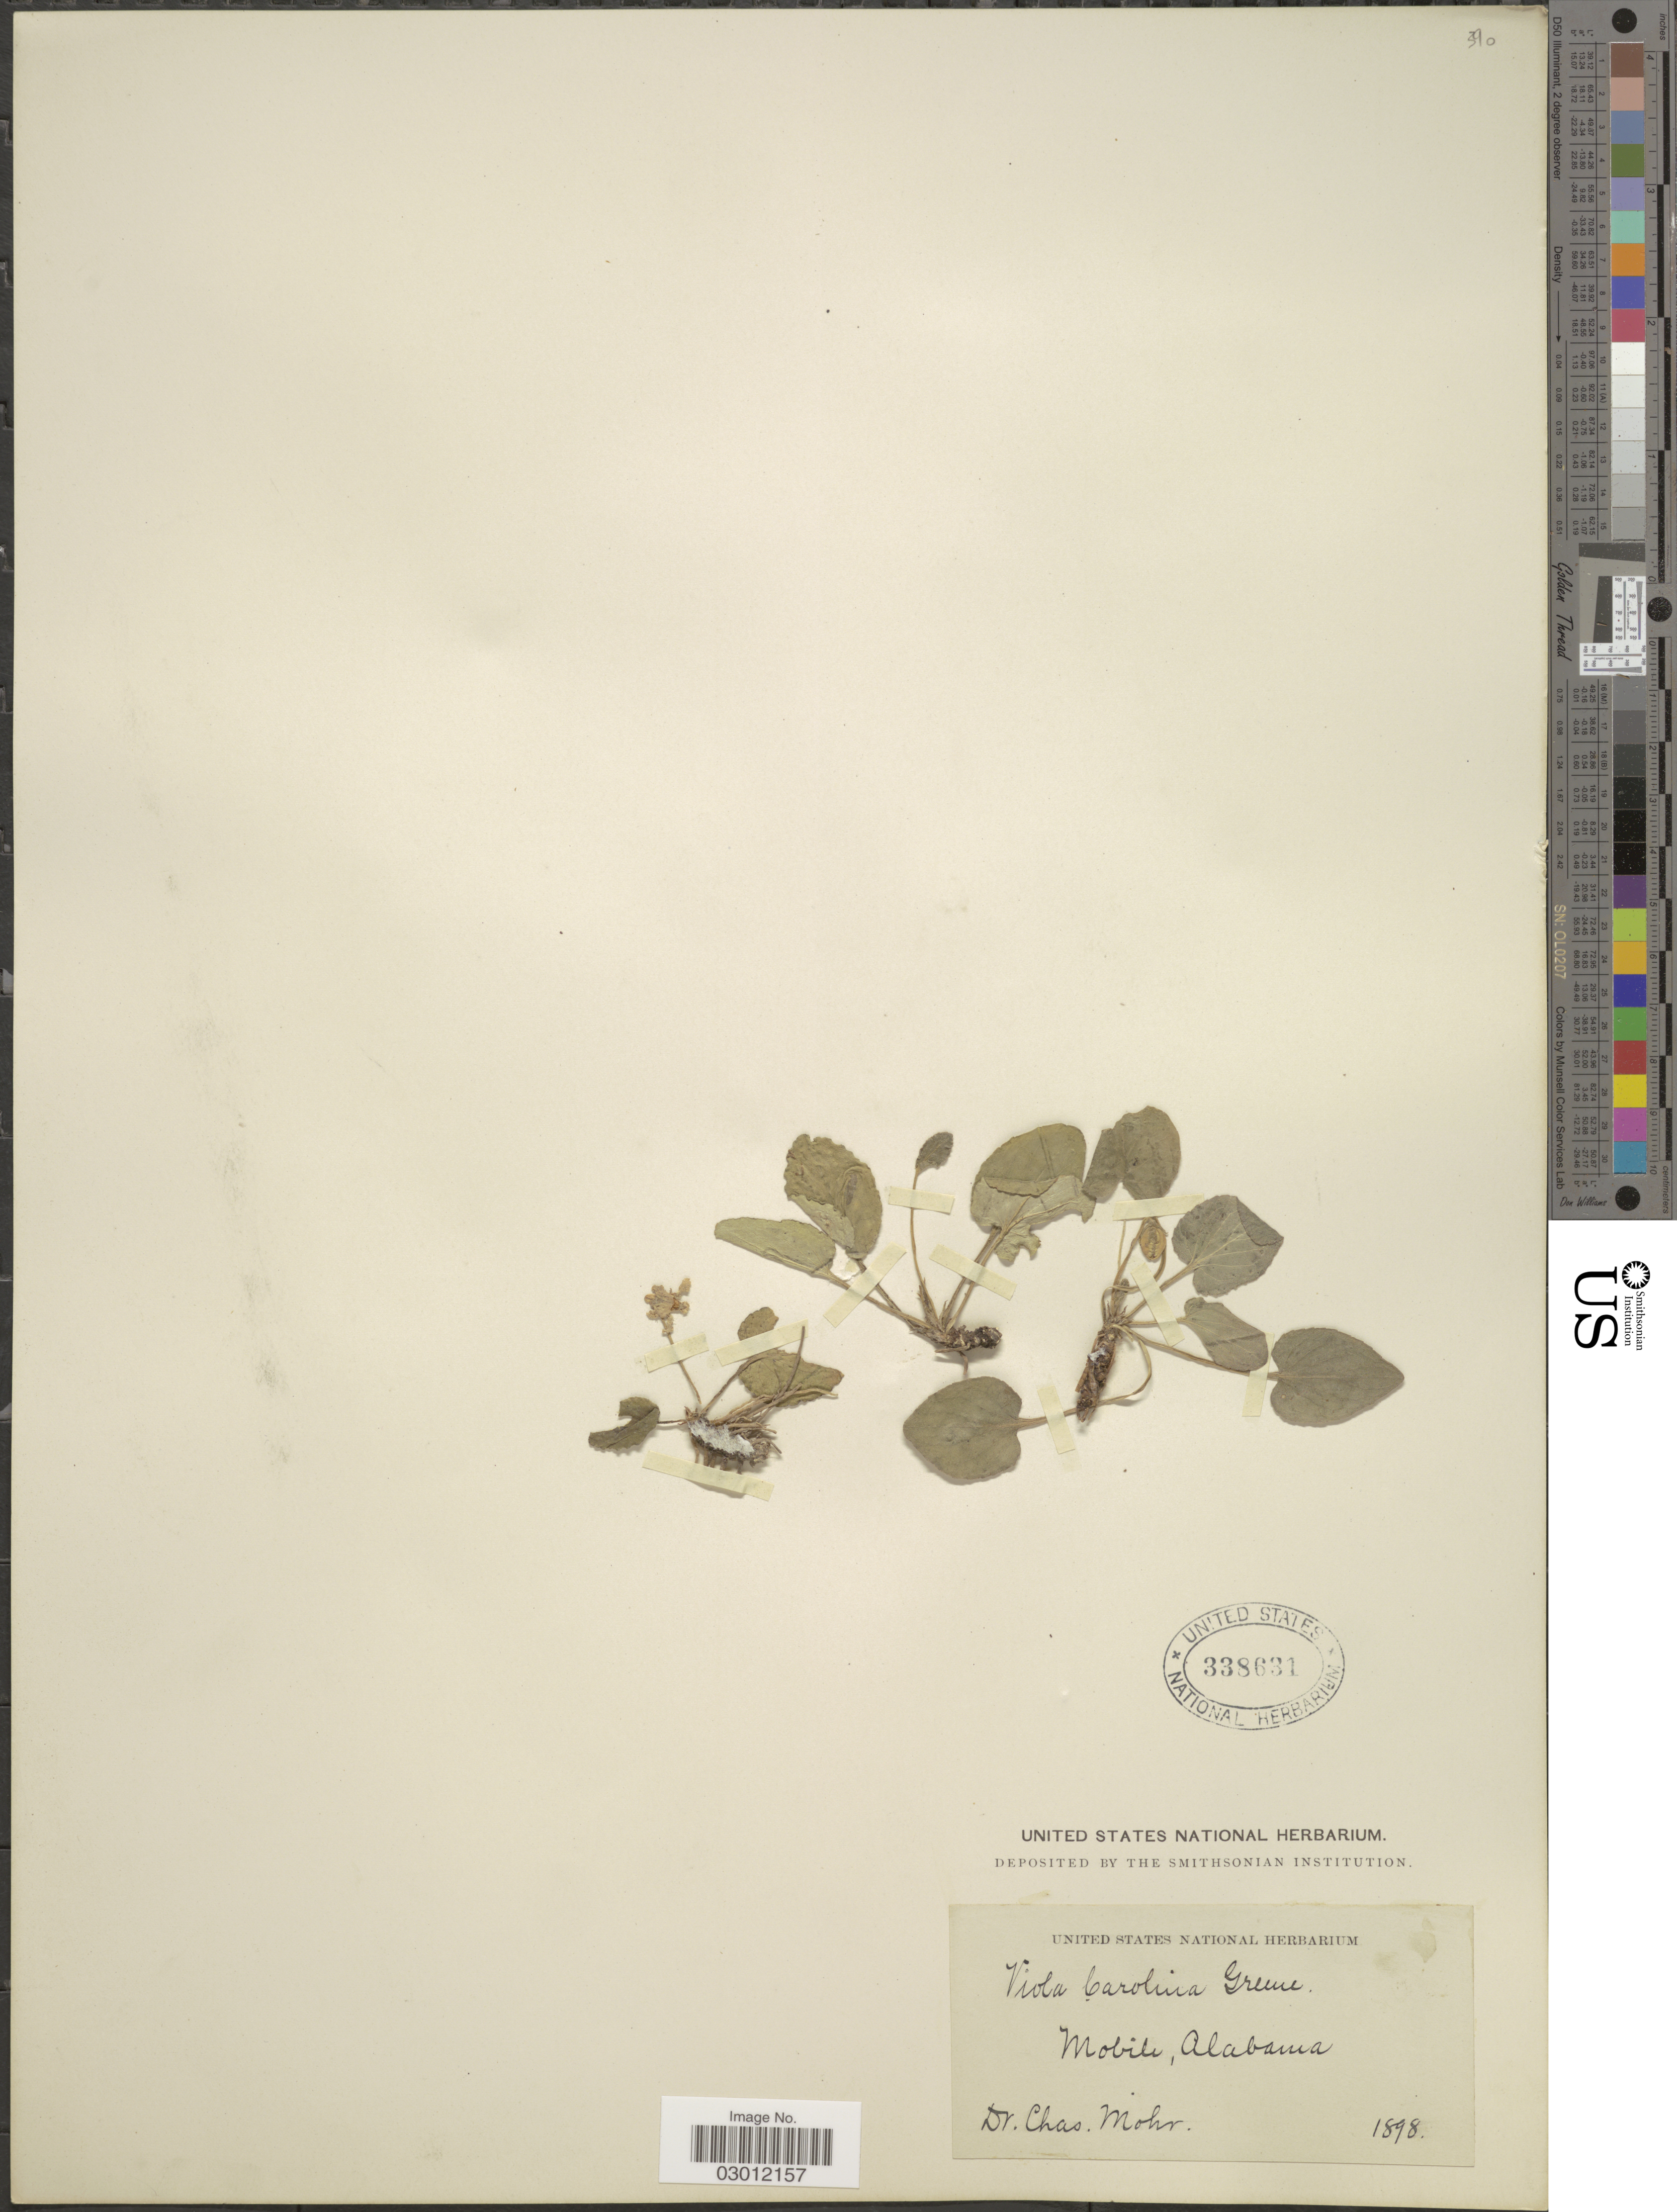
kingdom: Plantae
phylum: Tracheophyta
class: Magnoliopsida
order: Malpighiales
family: Violaceae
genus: Viola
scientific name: Viola carolina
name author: Greene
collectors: Mohr, C. T. (herbarium)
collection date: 1898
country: United States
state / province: Alabama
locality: Mobile.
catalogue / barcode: US 338631